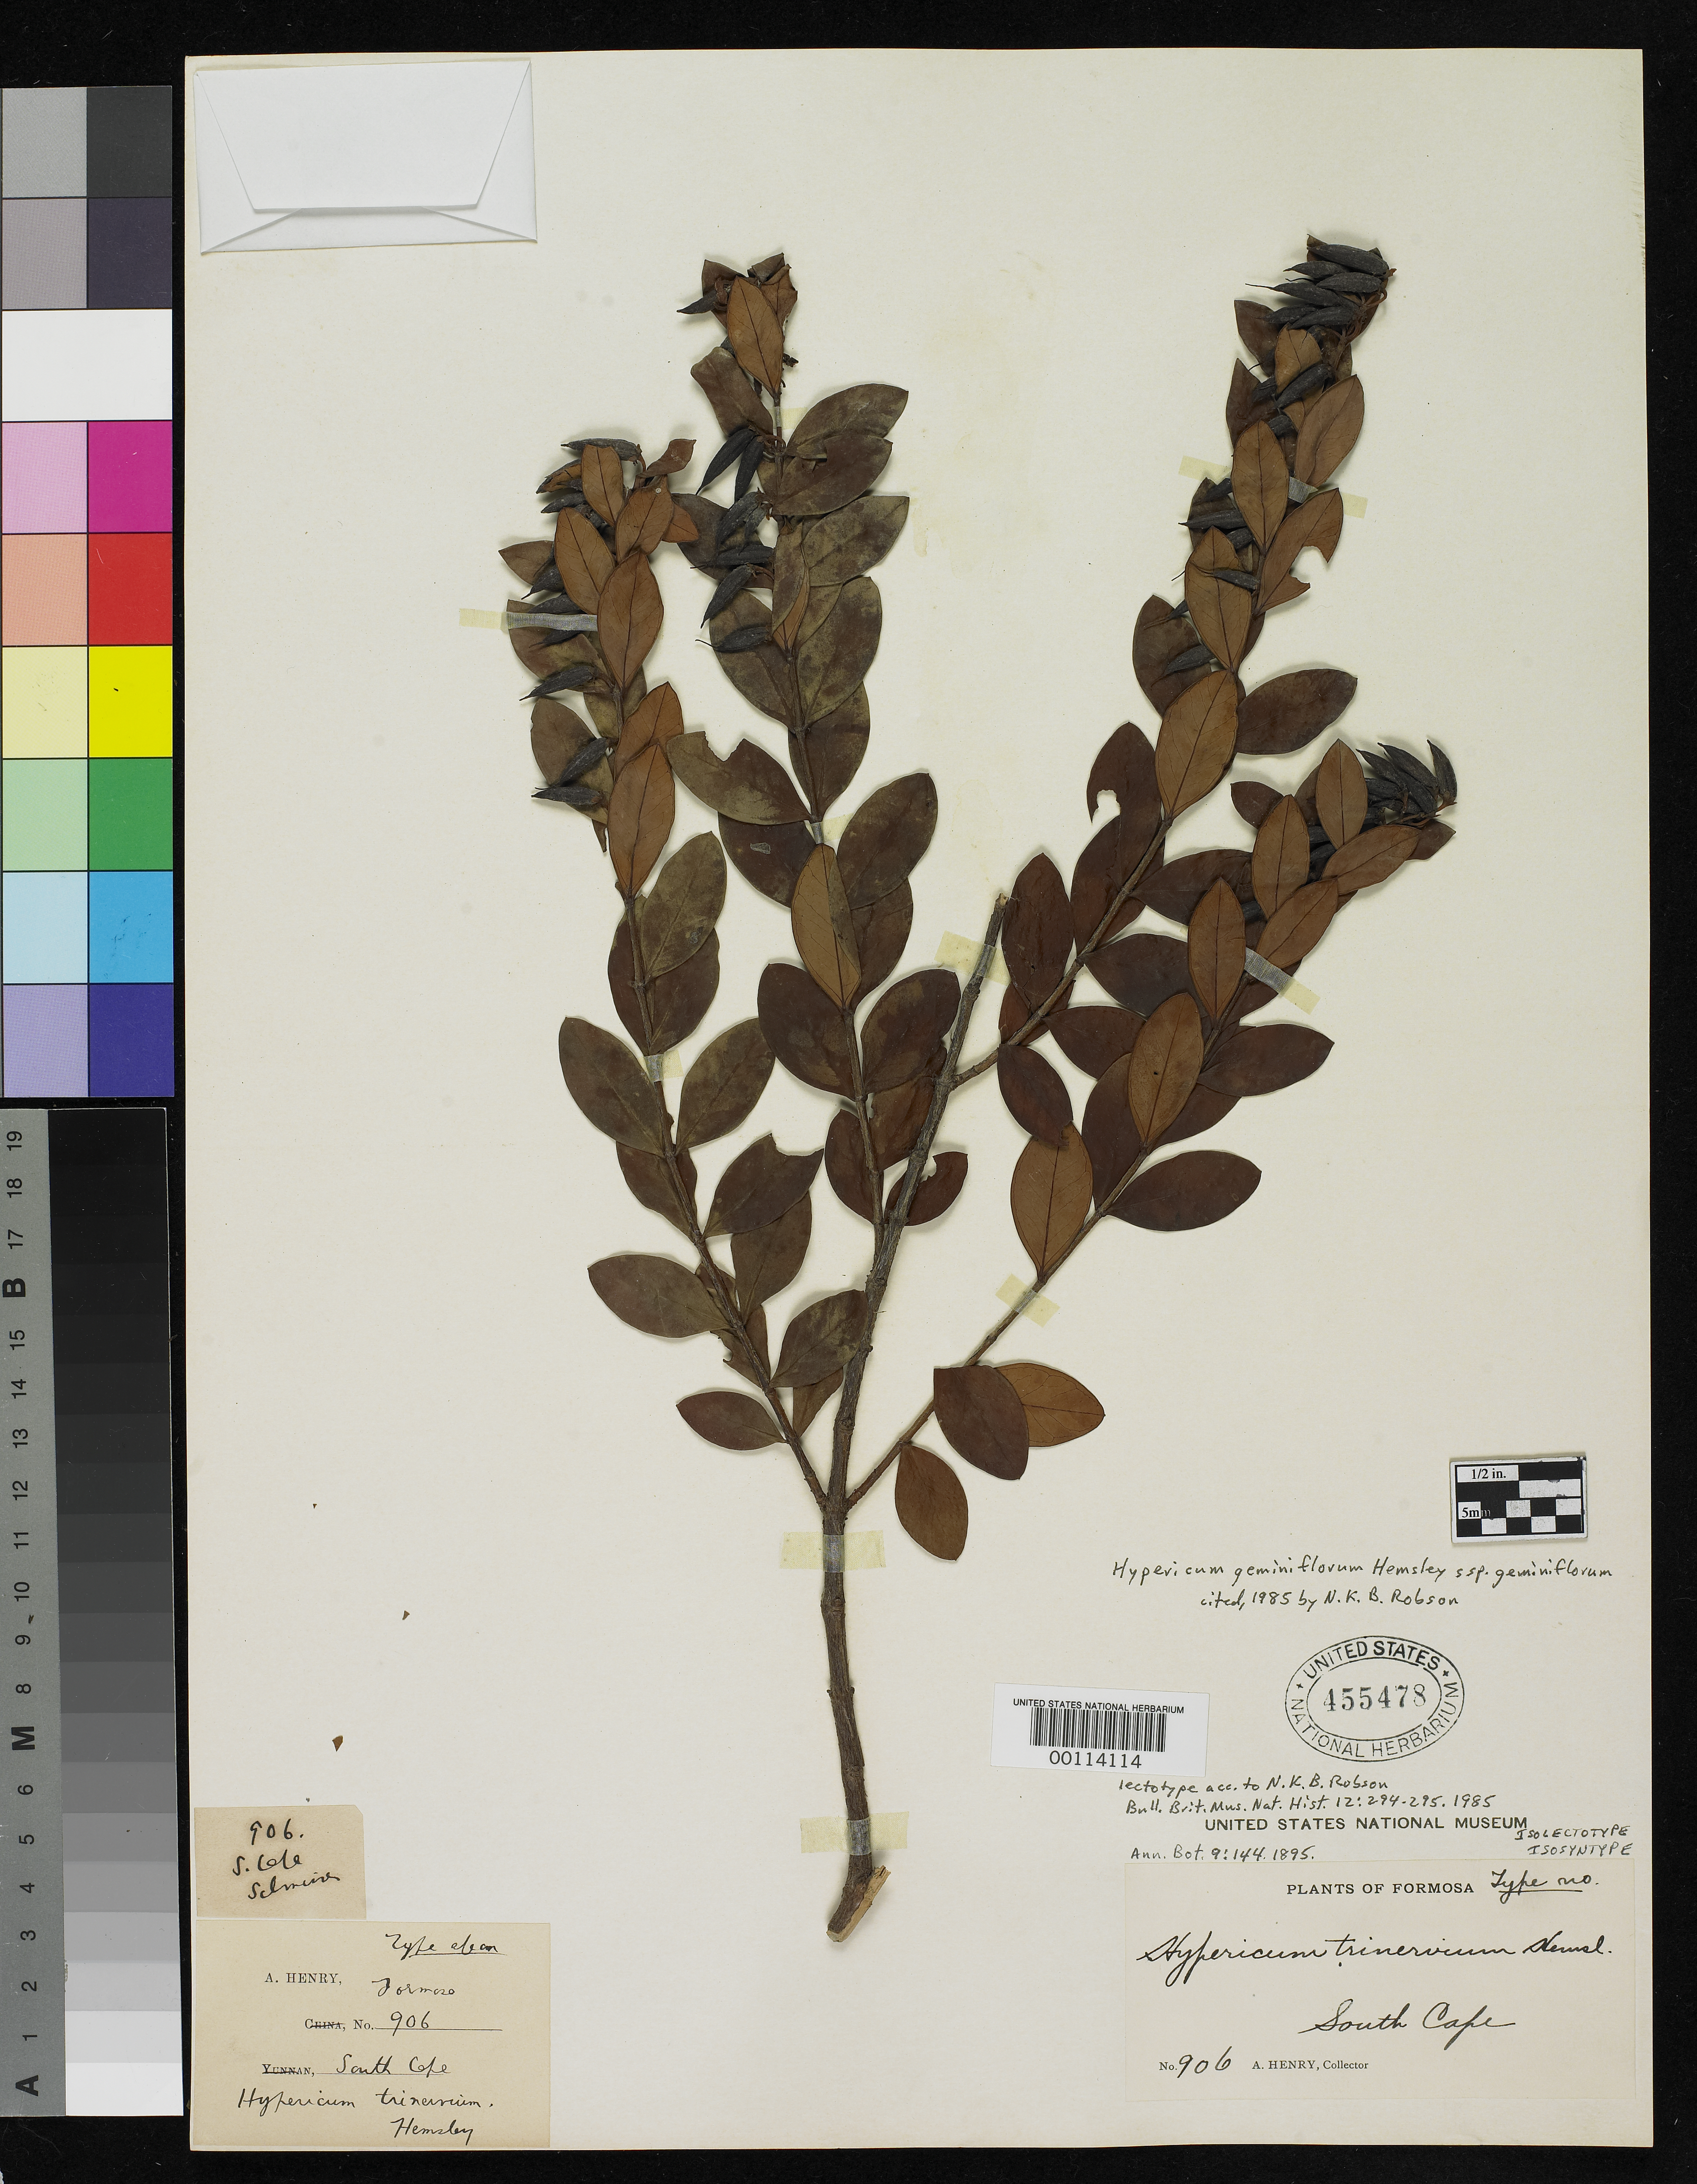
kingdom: Plantae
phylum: Tracheophyta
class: Magnoliopsida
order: Malpighiales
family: Hypericaceae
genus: Hypericum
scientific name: Hypericum trinervium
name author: Hemsl.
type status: Isolectotype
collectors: A. Henry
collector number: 906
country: Taiwan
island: Taiwan [Formosa]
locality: South Cape.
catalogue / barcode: US 455478